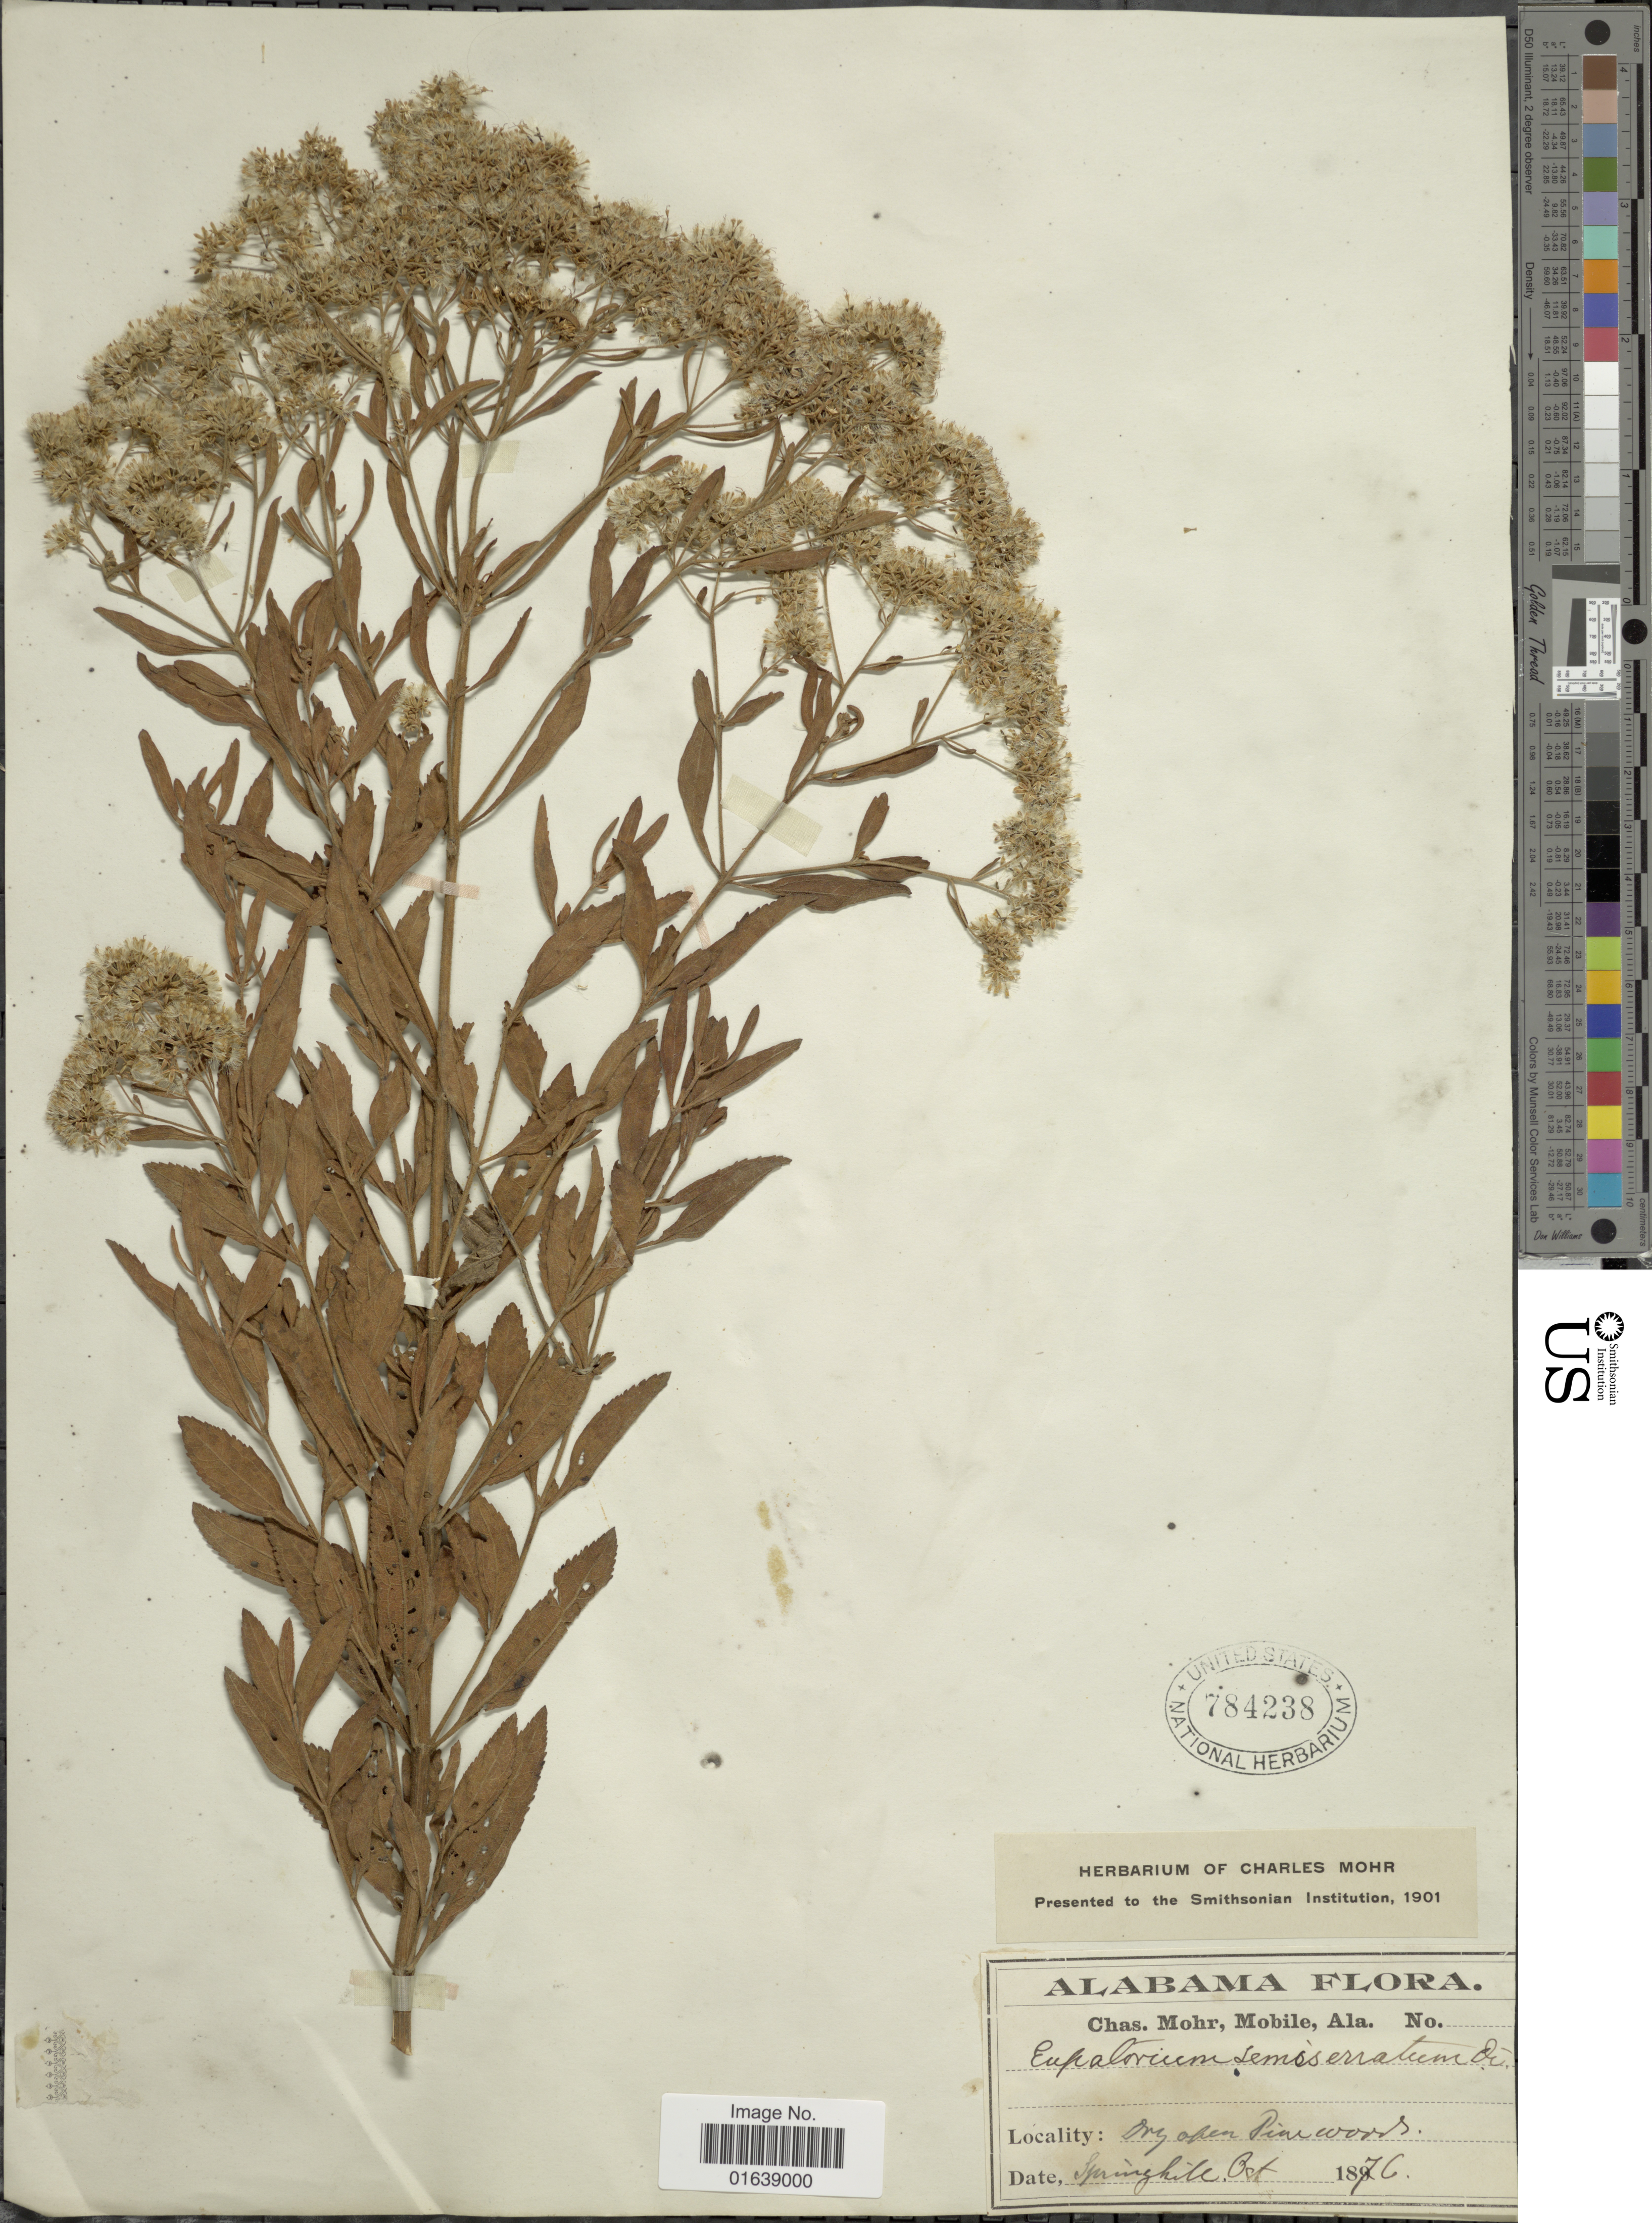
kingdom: Plantae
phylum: Tracheophyta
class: Magnoliopsida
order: Asterales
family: Asteraceae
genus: Eupatorium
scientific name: Eupatorium cuneifolium var. semiserratum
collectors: Mohr, C. T. (herbarium)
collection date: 1876-10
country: United States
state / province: Alabama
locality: Dry open pinewoods. Mobile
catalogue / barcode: US 784238